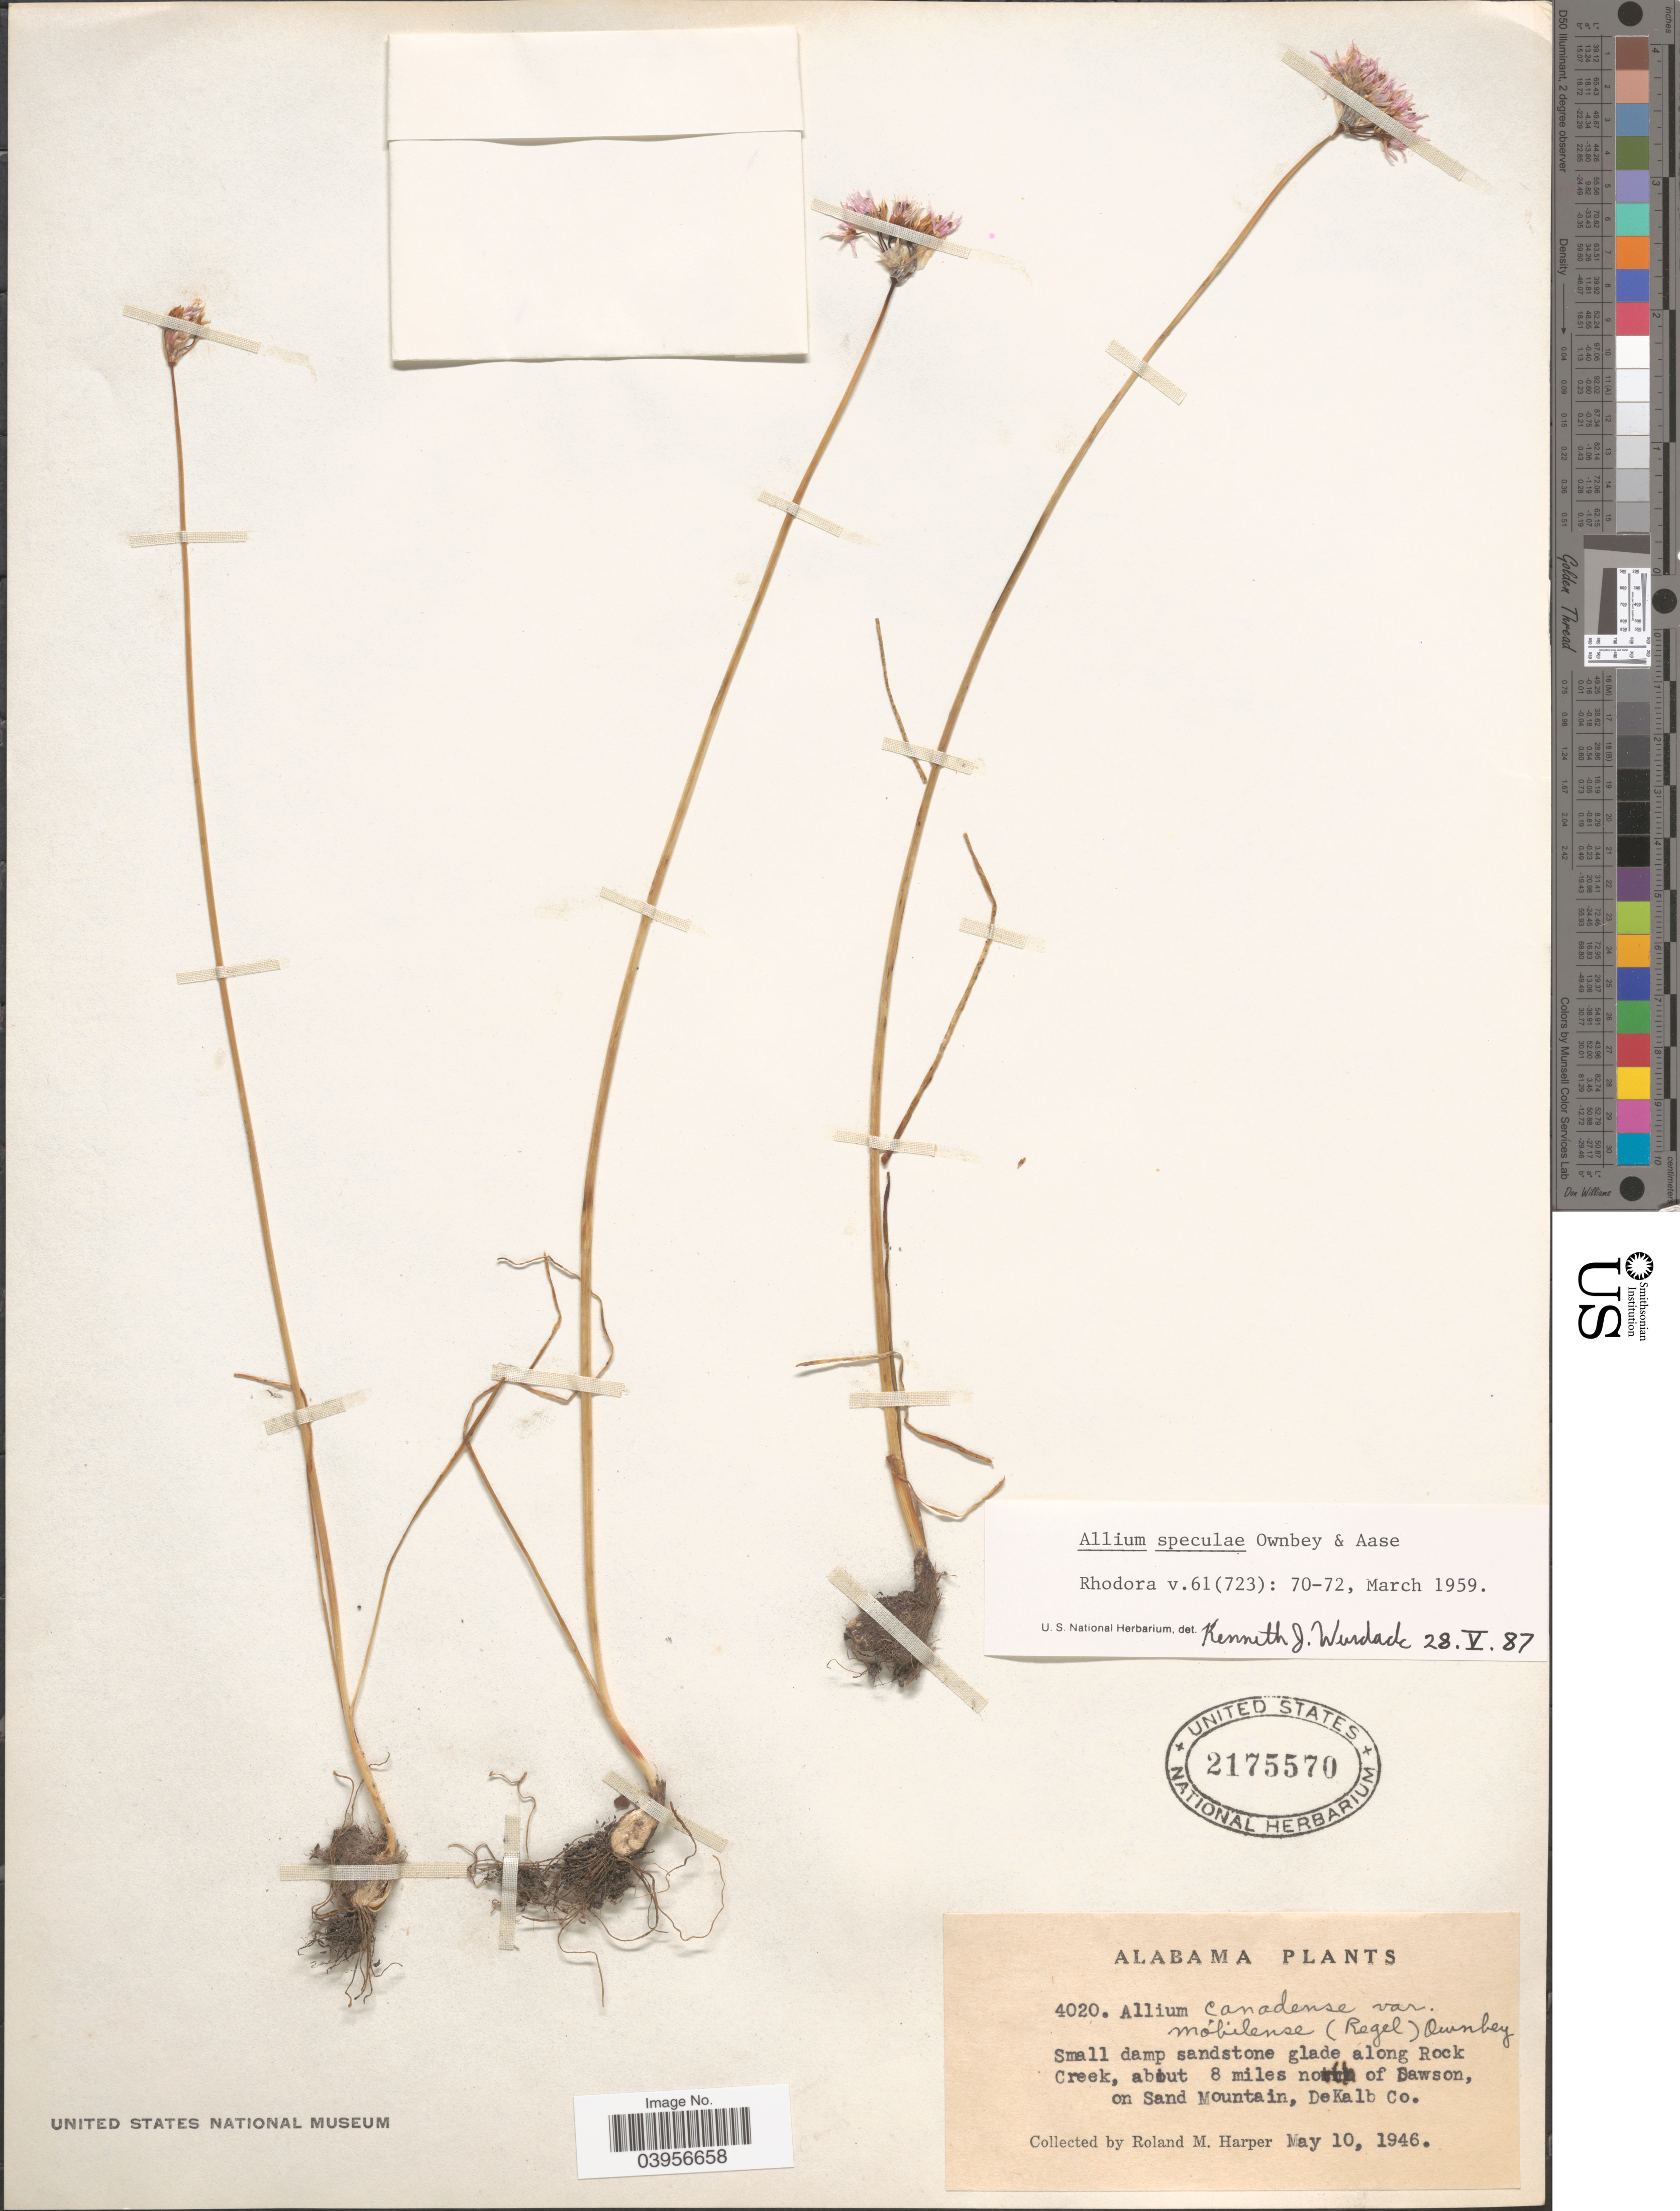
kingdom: Plantae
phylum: Tracheophyta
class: Liliopsida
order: Asparagales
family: Amaryllidaceae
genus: Allium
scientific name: Allium speculae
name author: Ownbey & Aase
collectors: R. M. Harper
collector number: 4020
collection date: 1946-05-10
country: United States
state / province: Alabama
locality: Small damp sandstone glade along Rock Creek, about 8 miles north of Dawson, on Sand Mountain, De Kalb Co.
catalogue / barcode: US 2175570